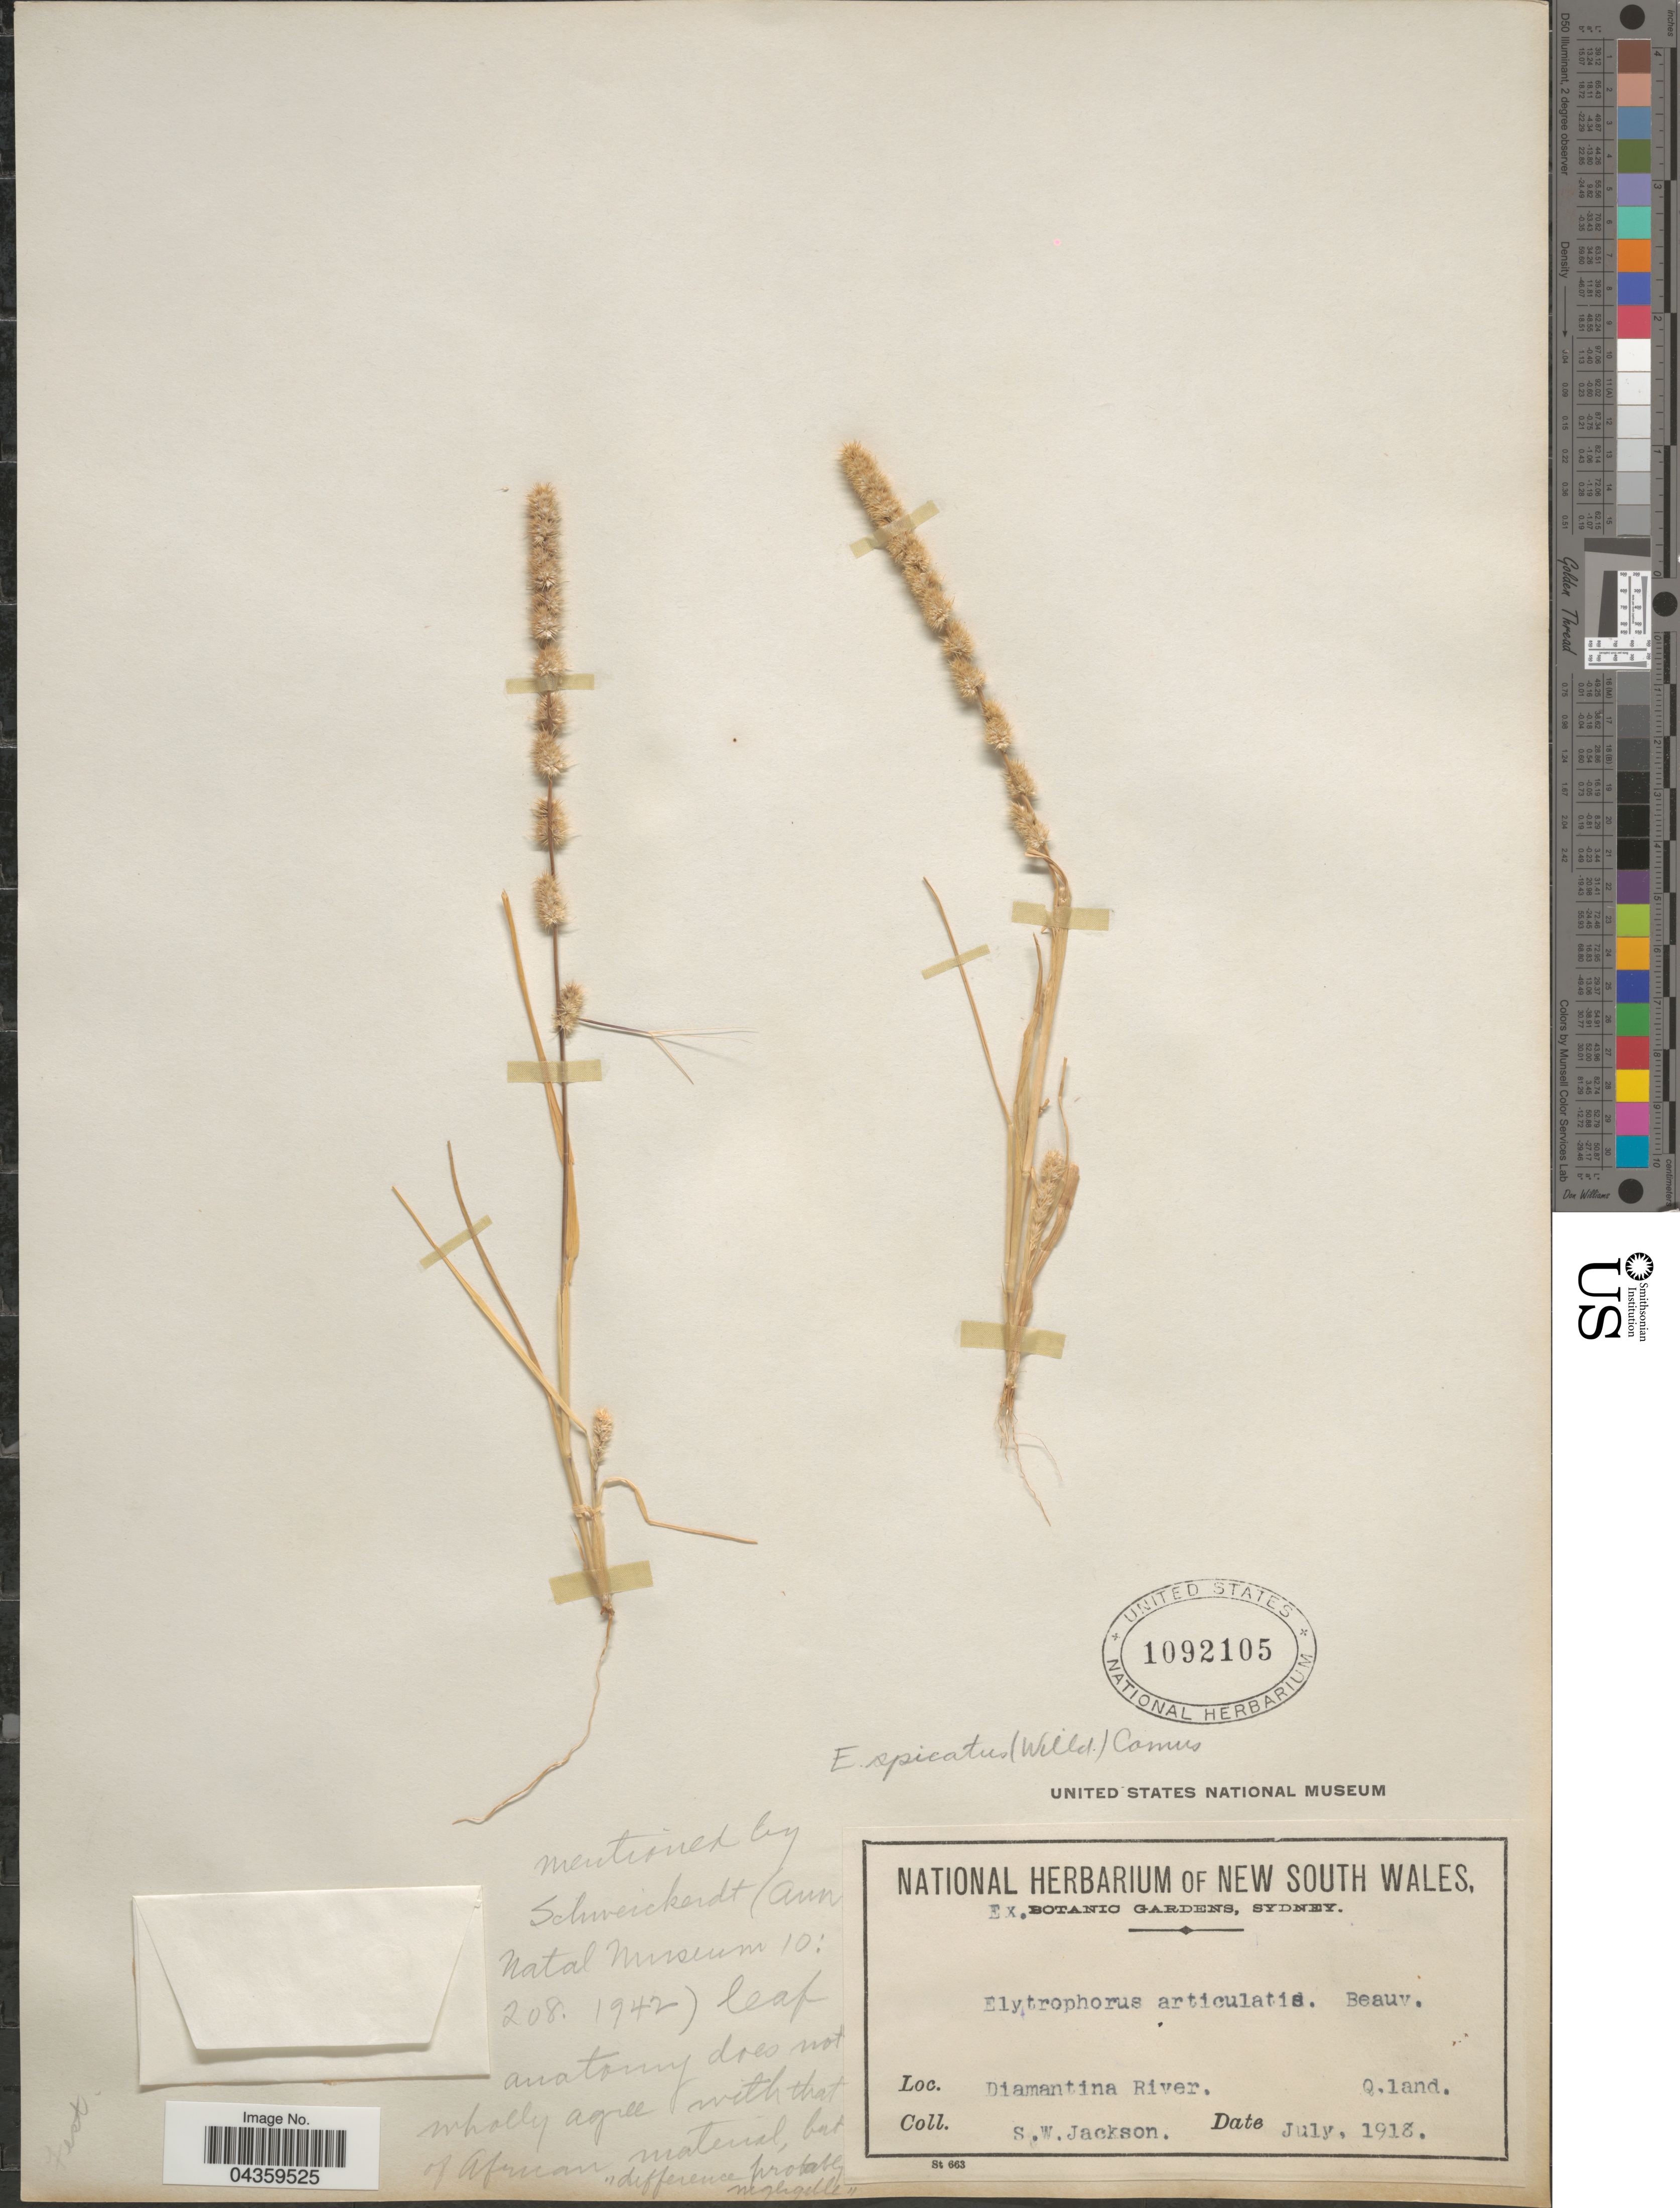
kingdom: Plantae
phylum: Tracheophyta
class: Liliopsida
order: Poales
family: Poaceae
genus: Elytrophorus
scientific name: Elytrophorus spicatus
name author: (Willd.) A. Camus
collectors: Jackson, S. W.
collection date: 1918-07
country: Australia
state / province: Queensland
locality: Diamantina River. Q.land.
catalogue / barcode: US 1092105